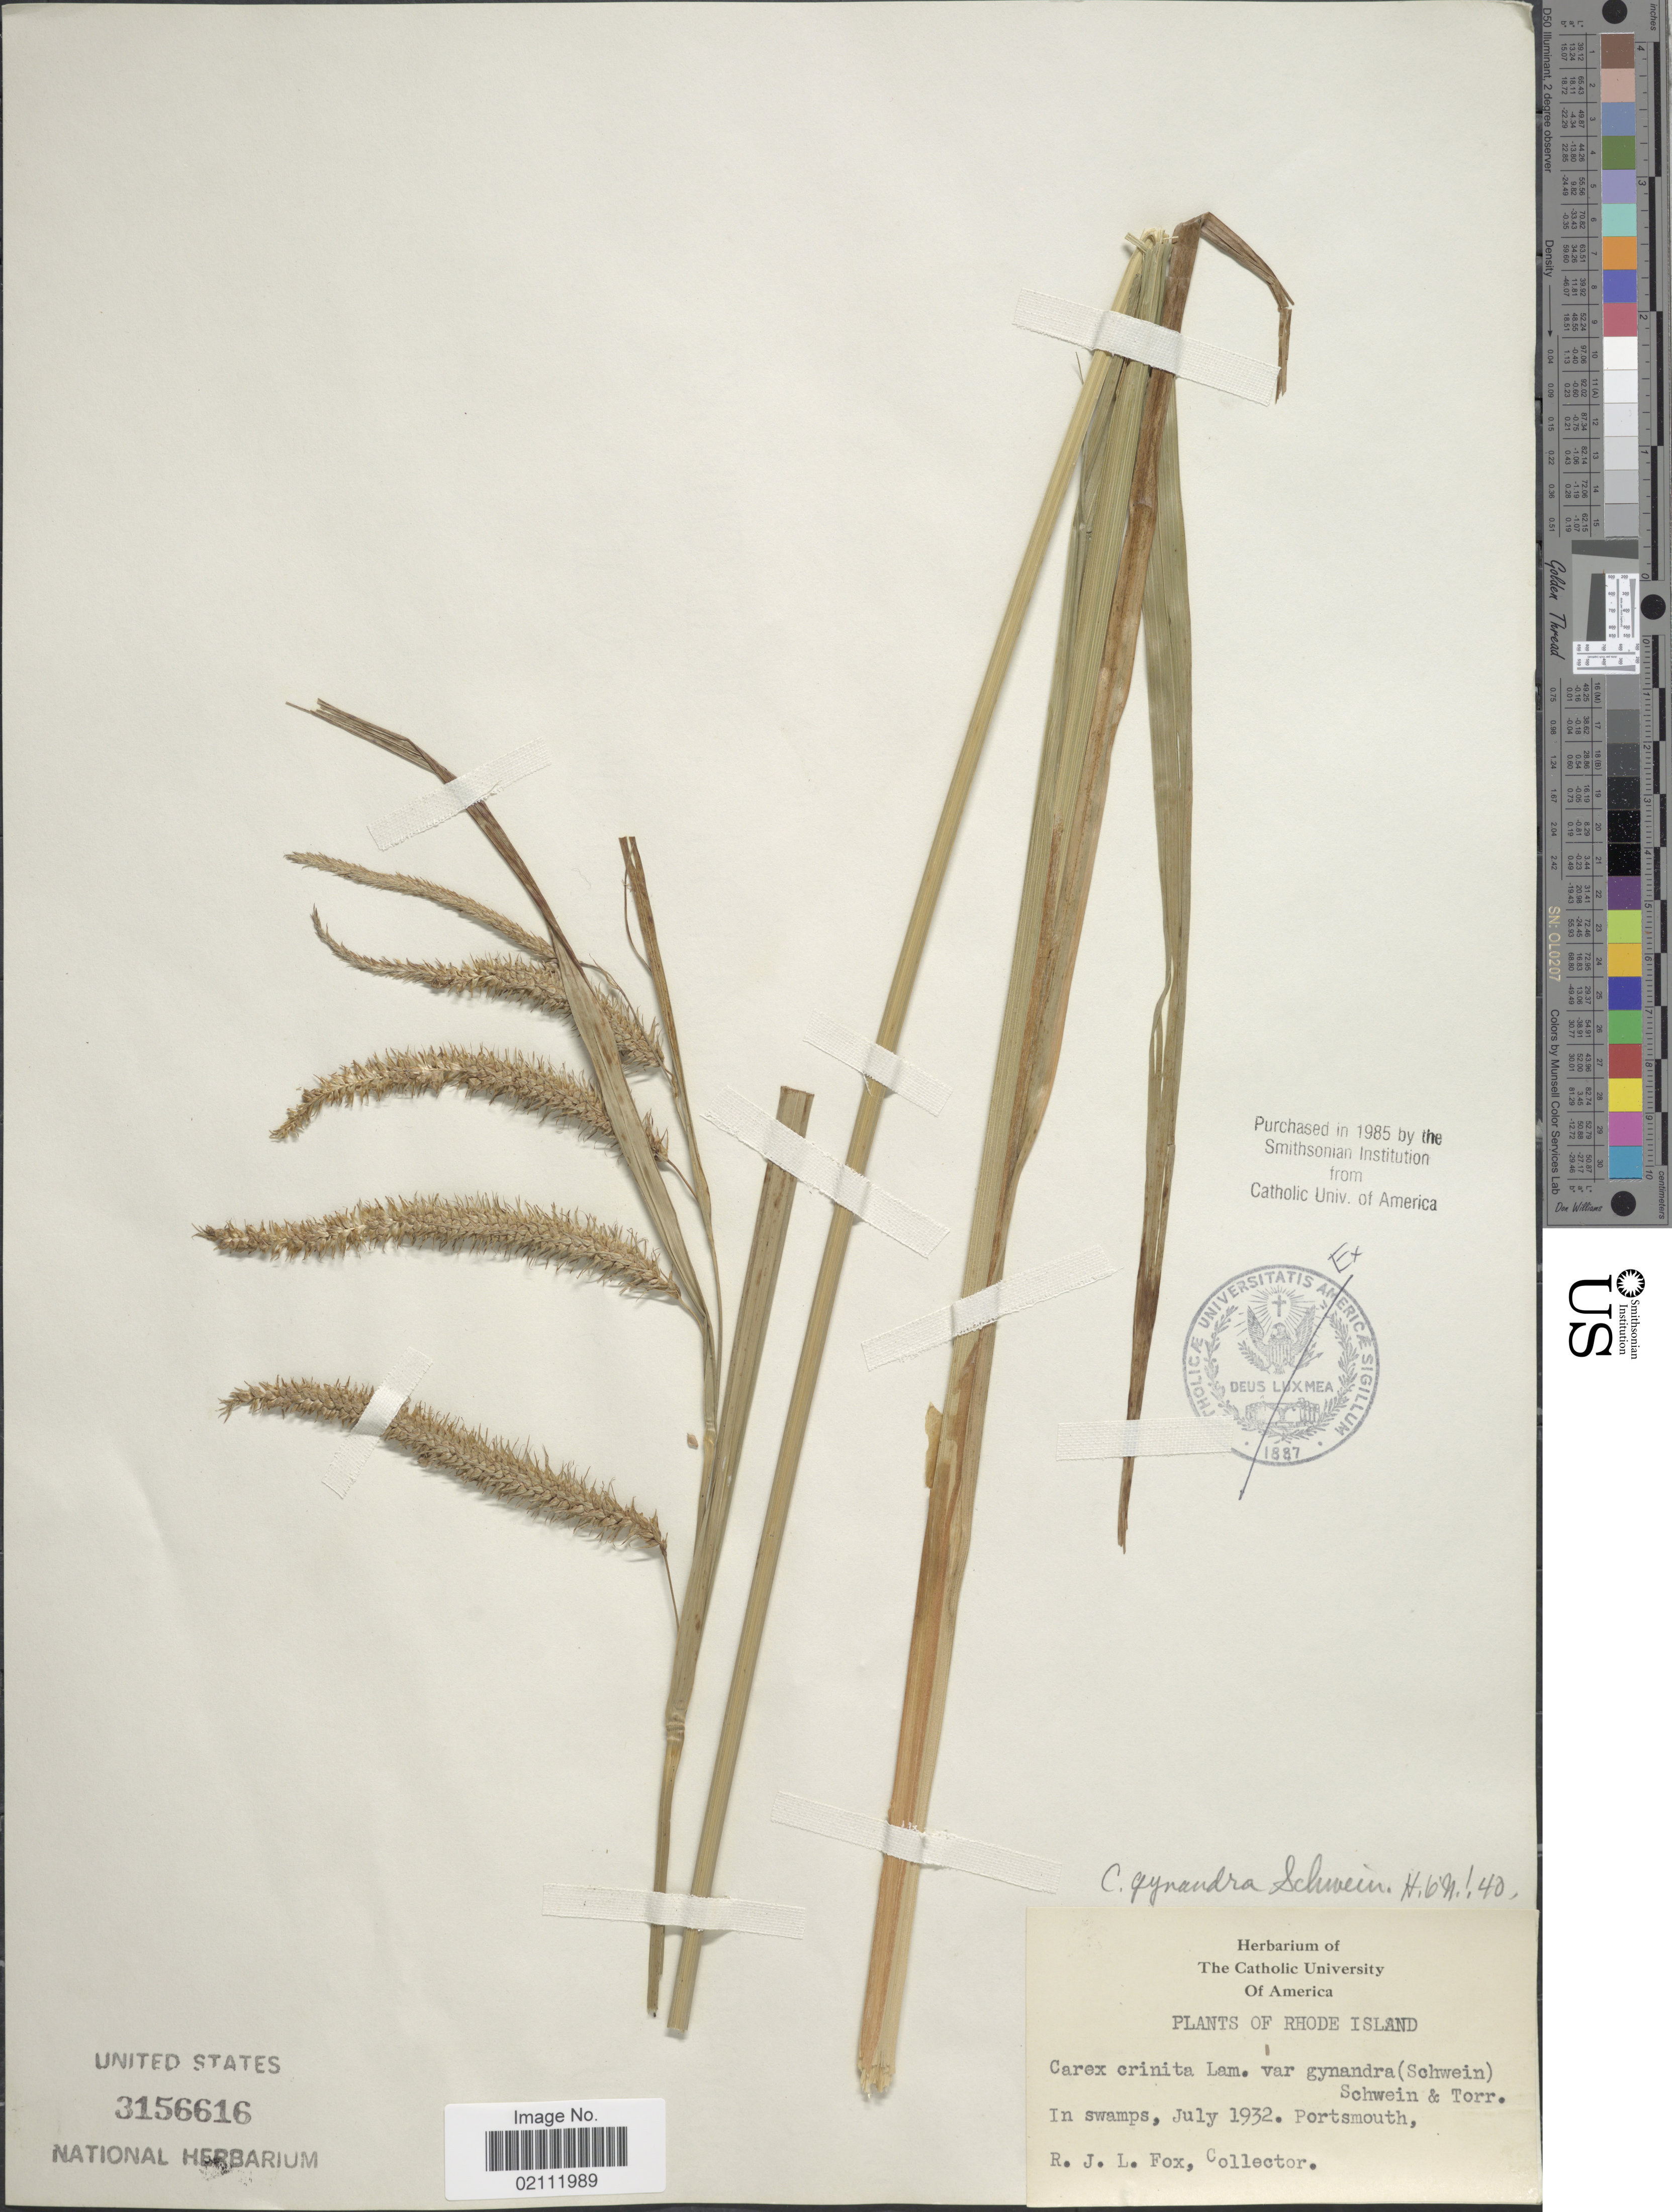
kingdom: Plantae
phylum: Tracheophyta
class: Liliopsida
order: Poales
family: Cyperaceae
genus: Carex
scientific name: Carex gynandra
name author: Schwein.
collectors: R. Fox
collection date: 1932-07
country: United States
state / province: Rhode Island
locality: In swamps, Portsmouth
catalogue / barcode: US 3156616